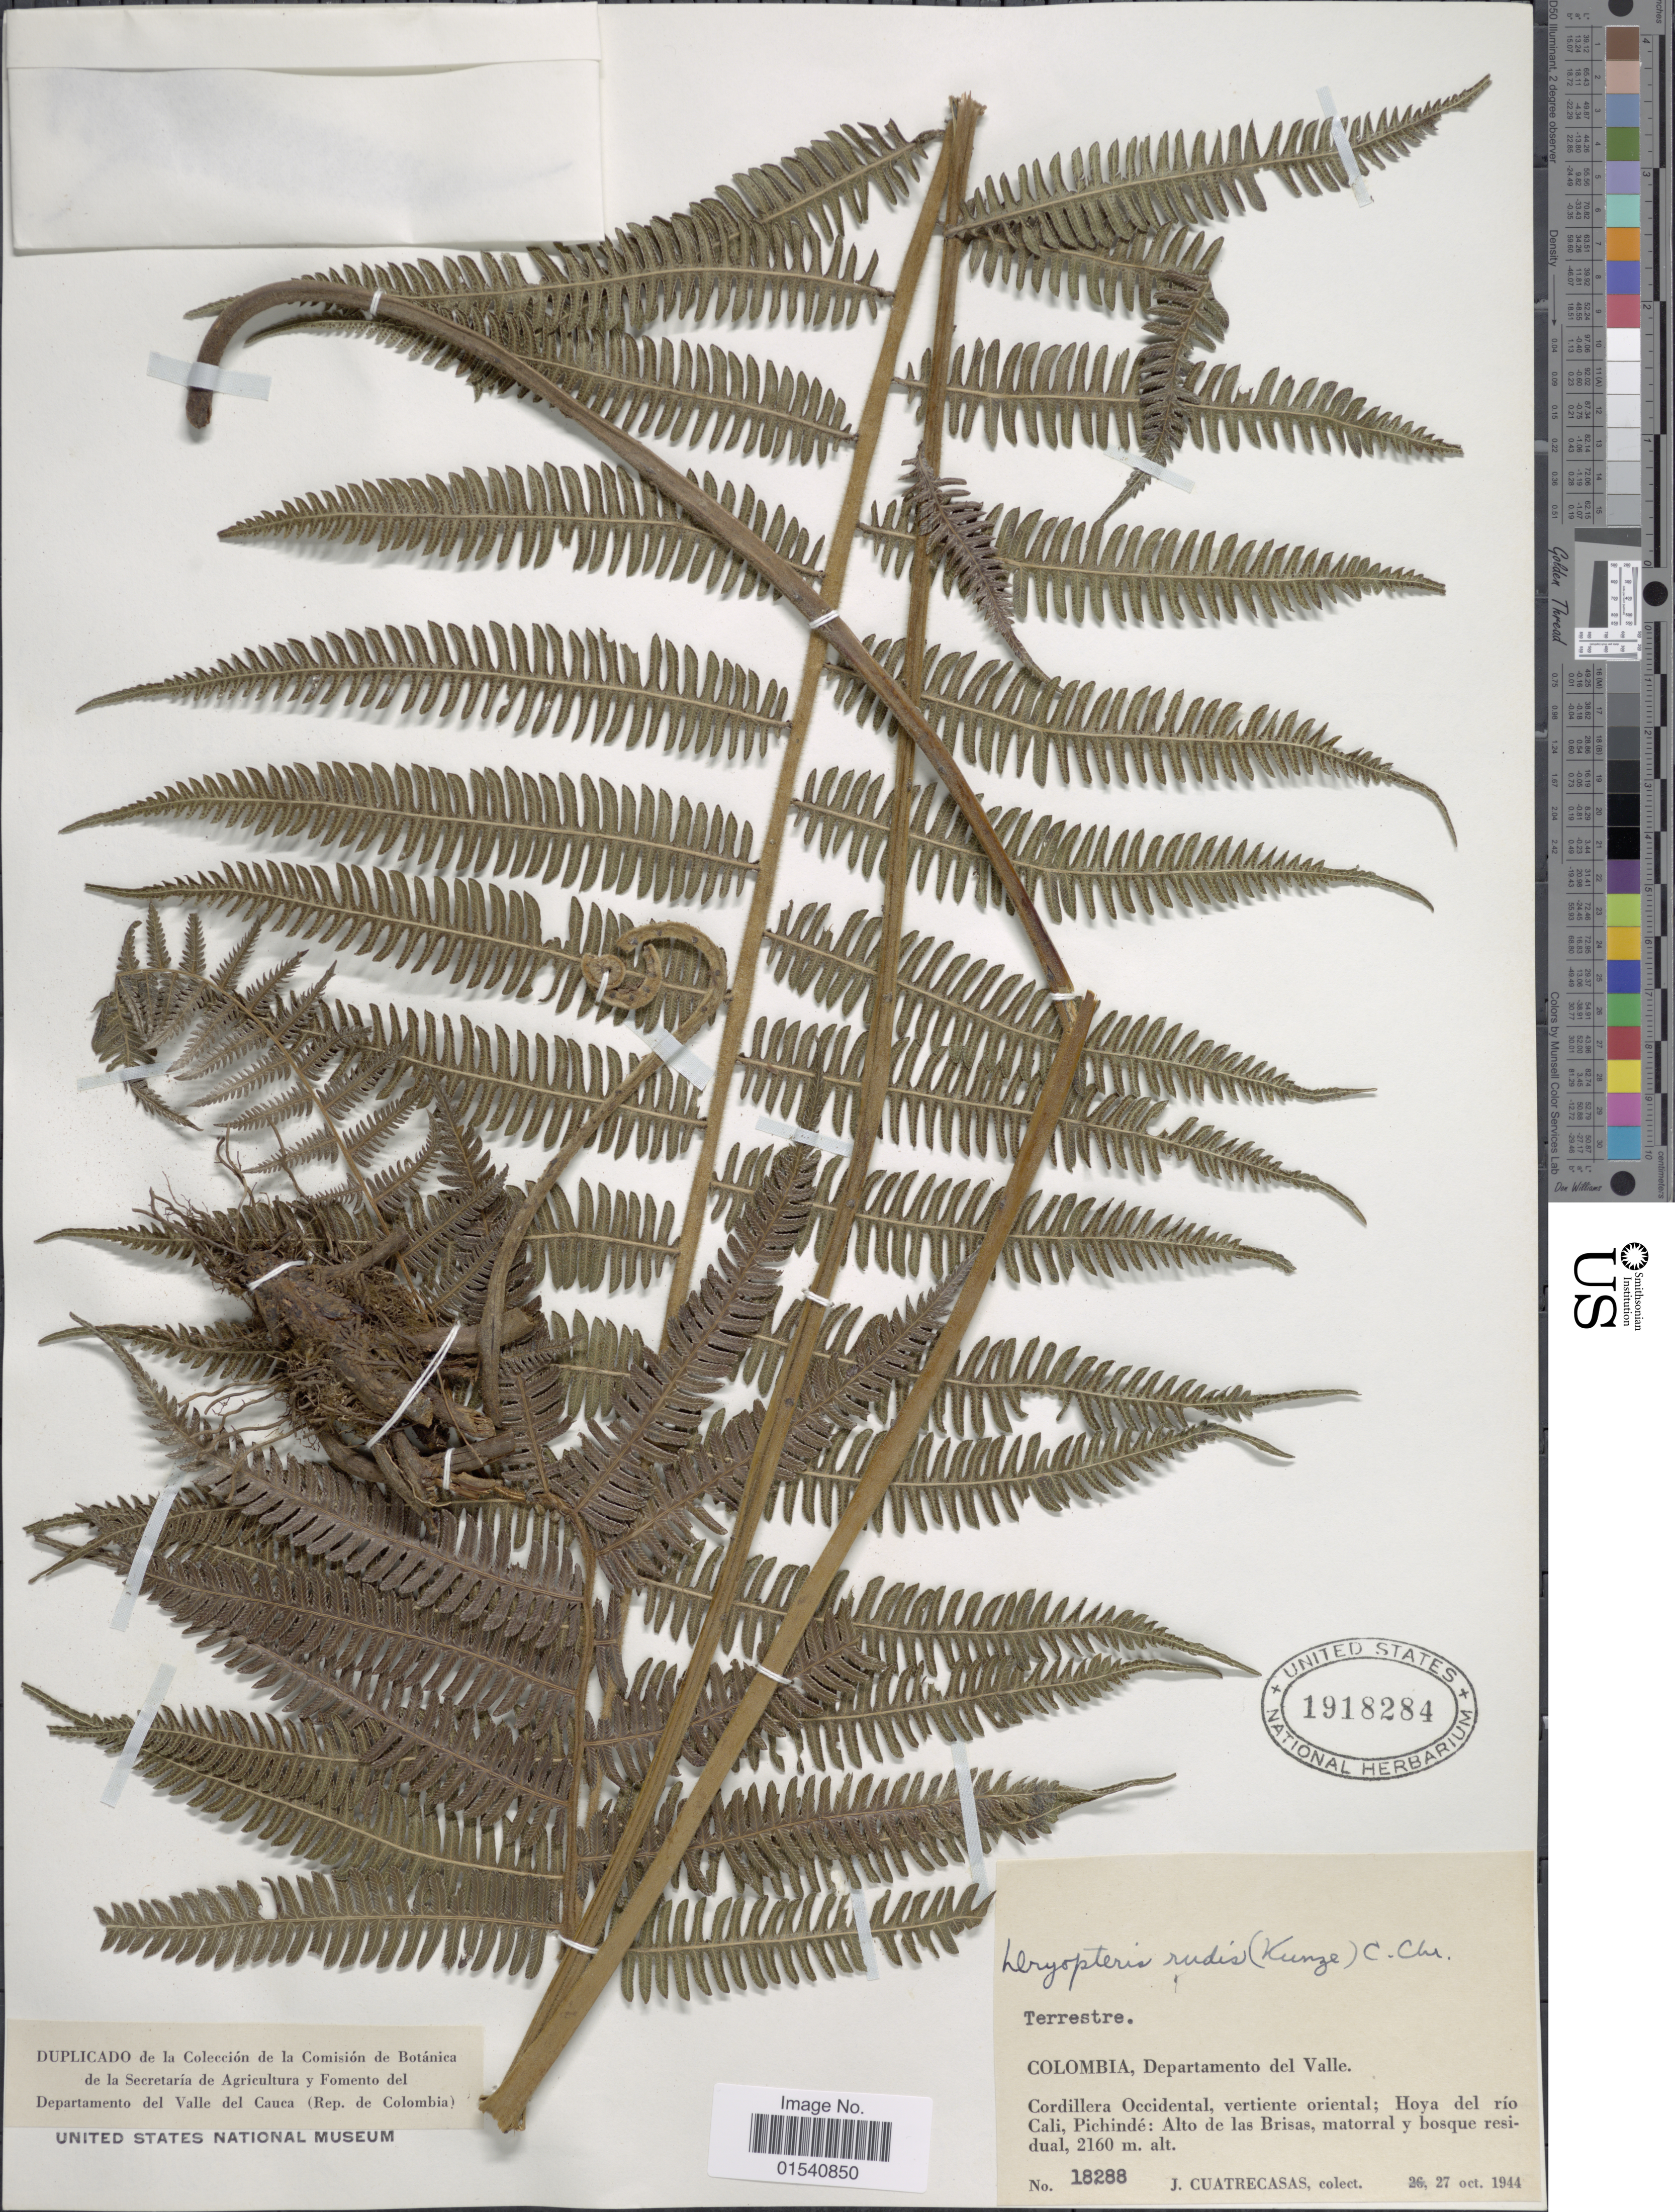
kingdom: Plantae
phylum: Tracheophyta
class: Polypodiopsida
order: Polypodiales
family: Thelypteridaceae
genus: Amauropelta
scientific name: Amauropelta rudis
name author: (Kunze) Pic. Serm.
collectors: J. Cuatrecasas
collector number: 18288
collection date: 1944-10-26/1944-10-27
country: Colombia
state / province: Valle del Cauca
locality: Departamento del Valle. Cordillera Occidental, vertiente oriental; Hoya del río Cali, Pichindé: Alto de las Brisas, matorral y bosque residual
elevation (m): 2160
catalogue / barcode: US 1918284